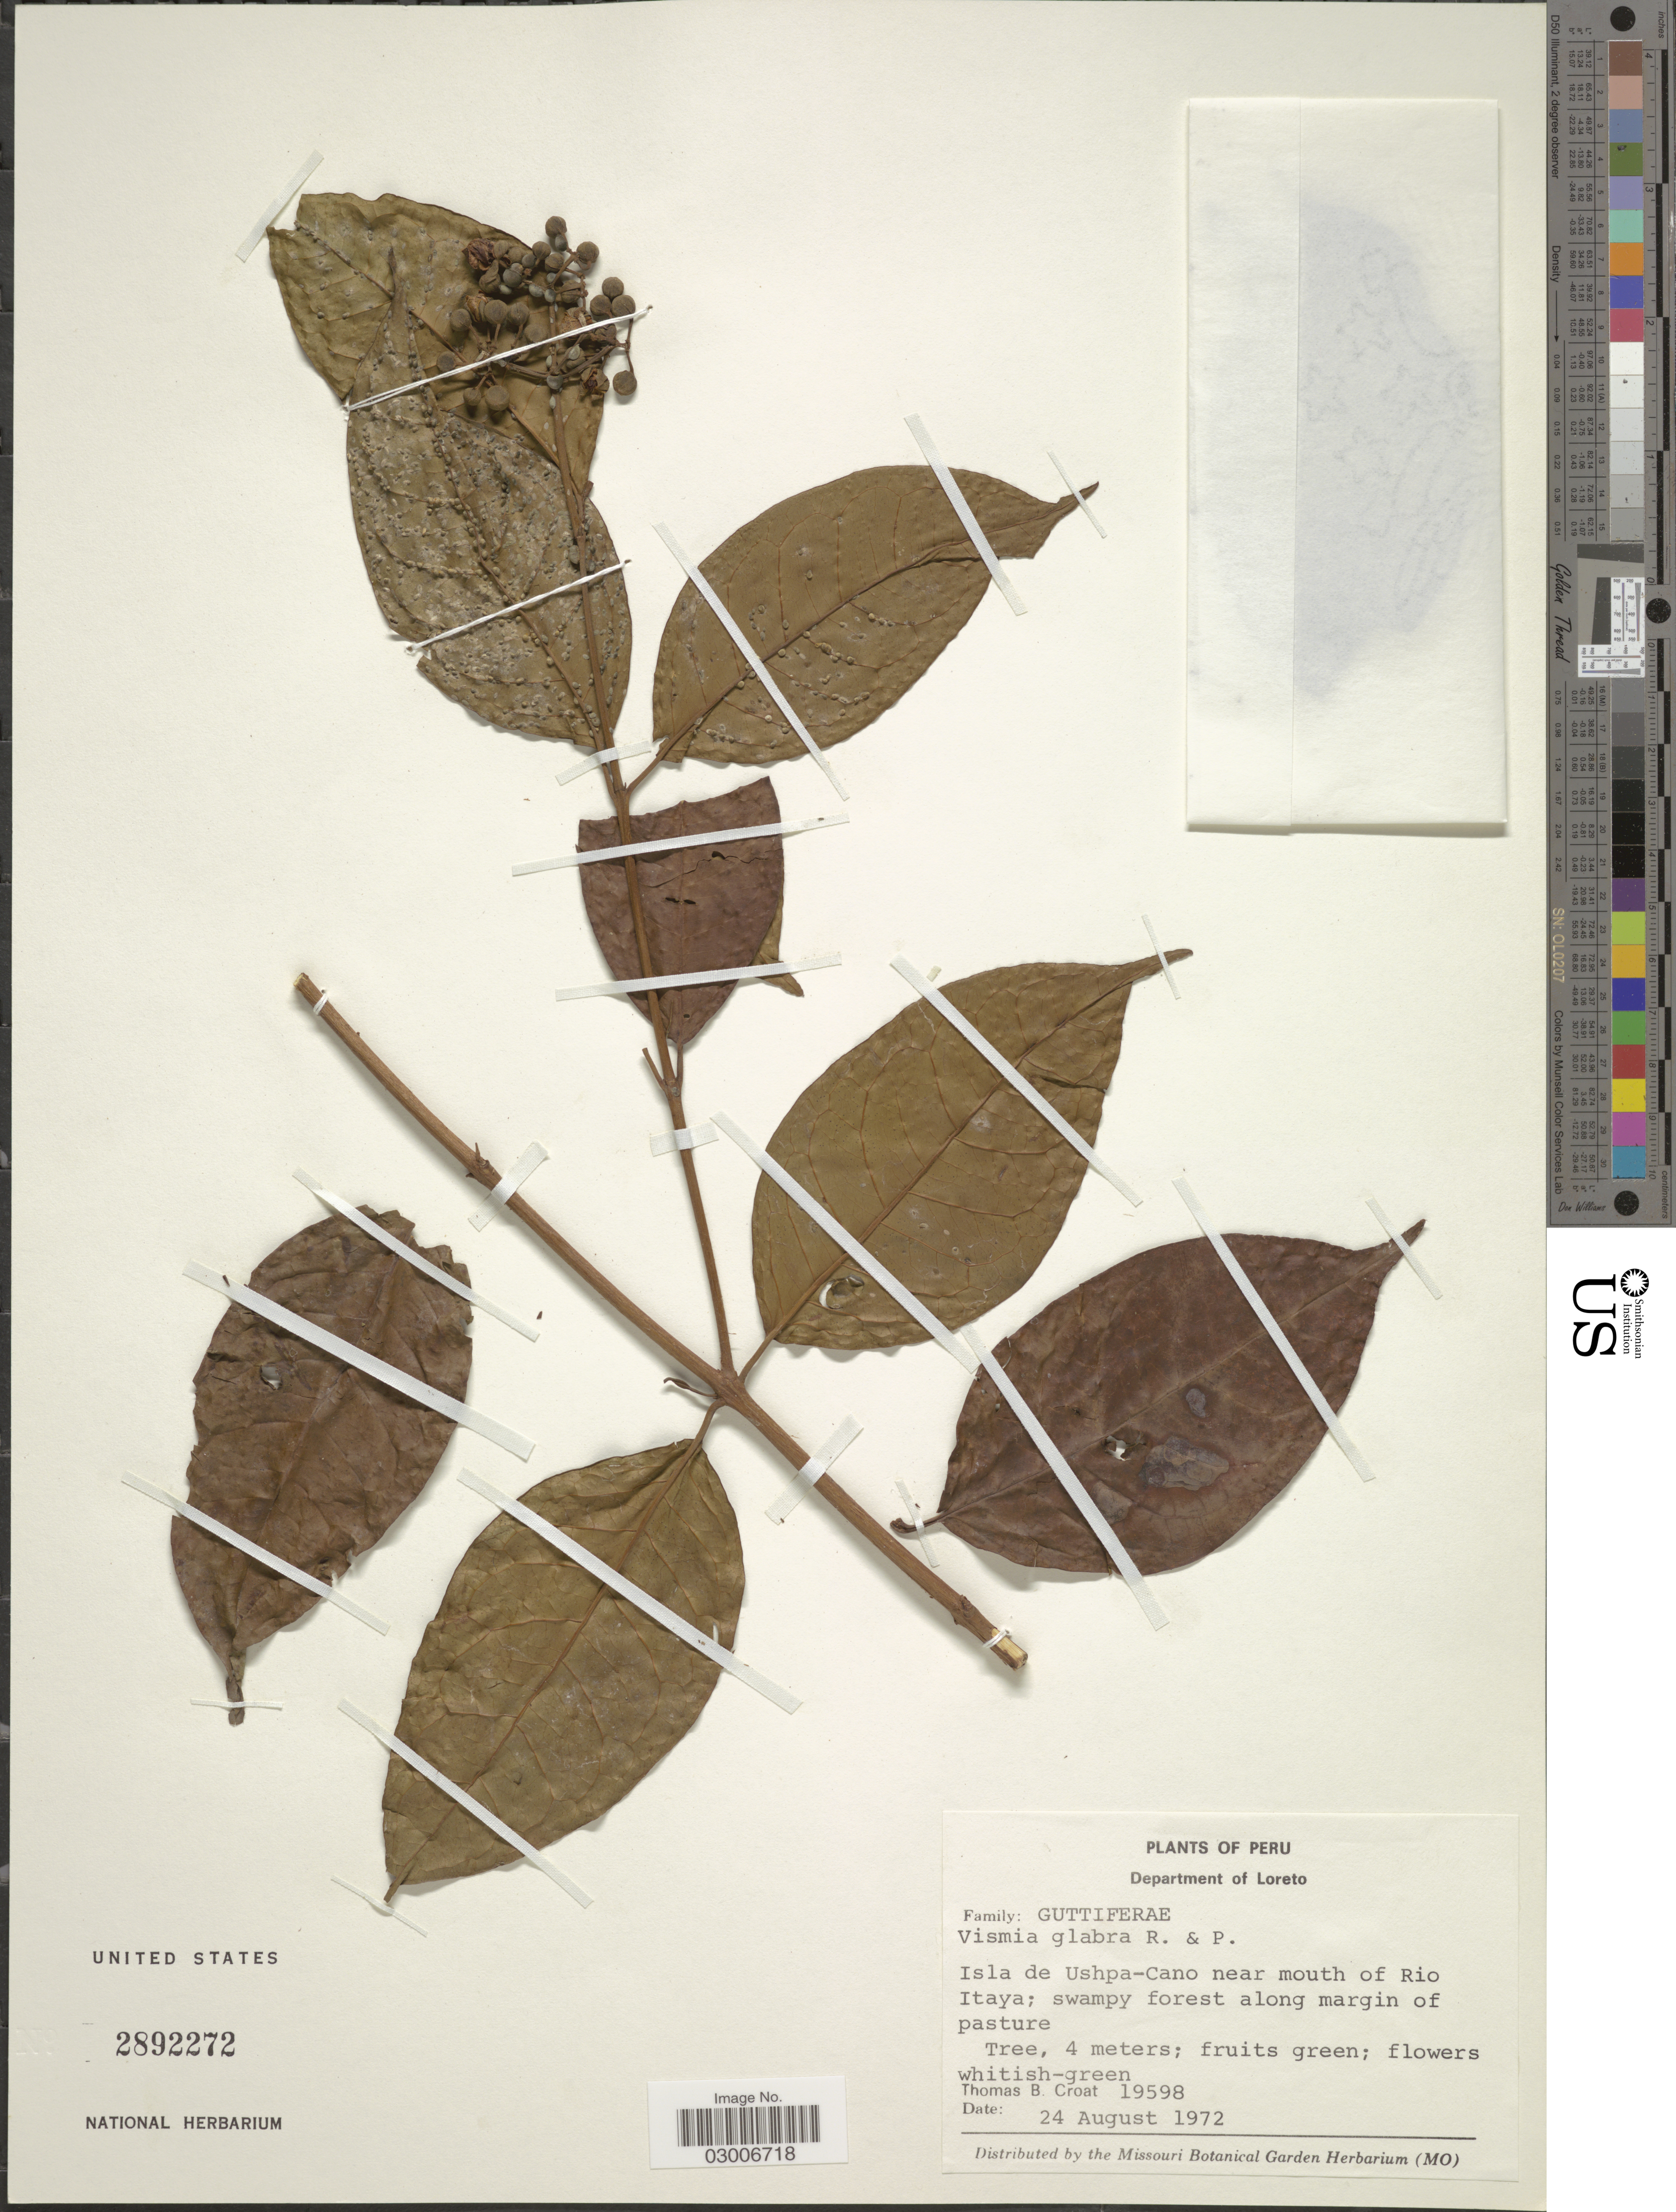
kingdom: Plantae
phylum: Tracheophyta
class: Magnoliopsida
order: Malpighiales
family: Hypericaceae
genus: Vismia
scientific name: Vismia glabra subsp. glabra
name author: Ruiz & Pav.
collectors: T. B. Croat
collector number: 19598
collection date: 1972-08-24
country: Peru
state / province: Loreto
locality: Department of Loreto, Isla de Ushpa-Cano near mouth of Rio Itaya.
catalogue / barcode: US 2892272